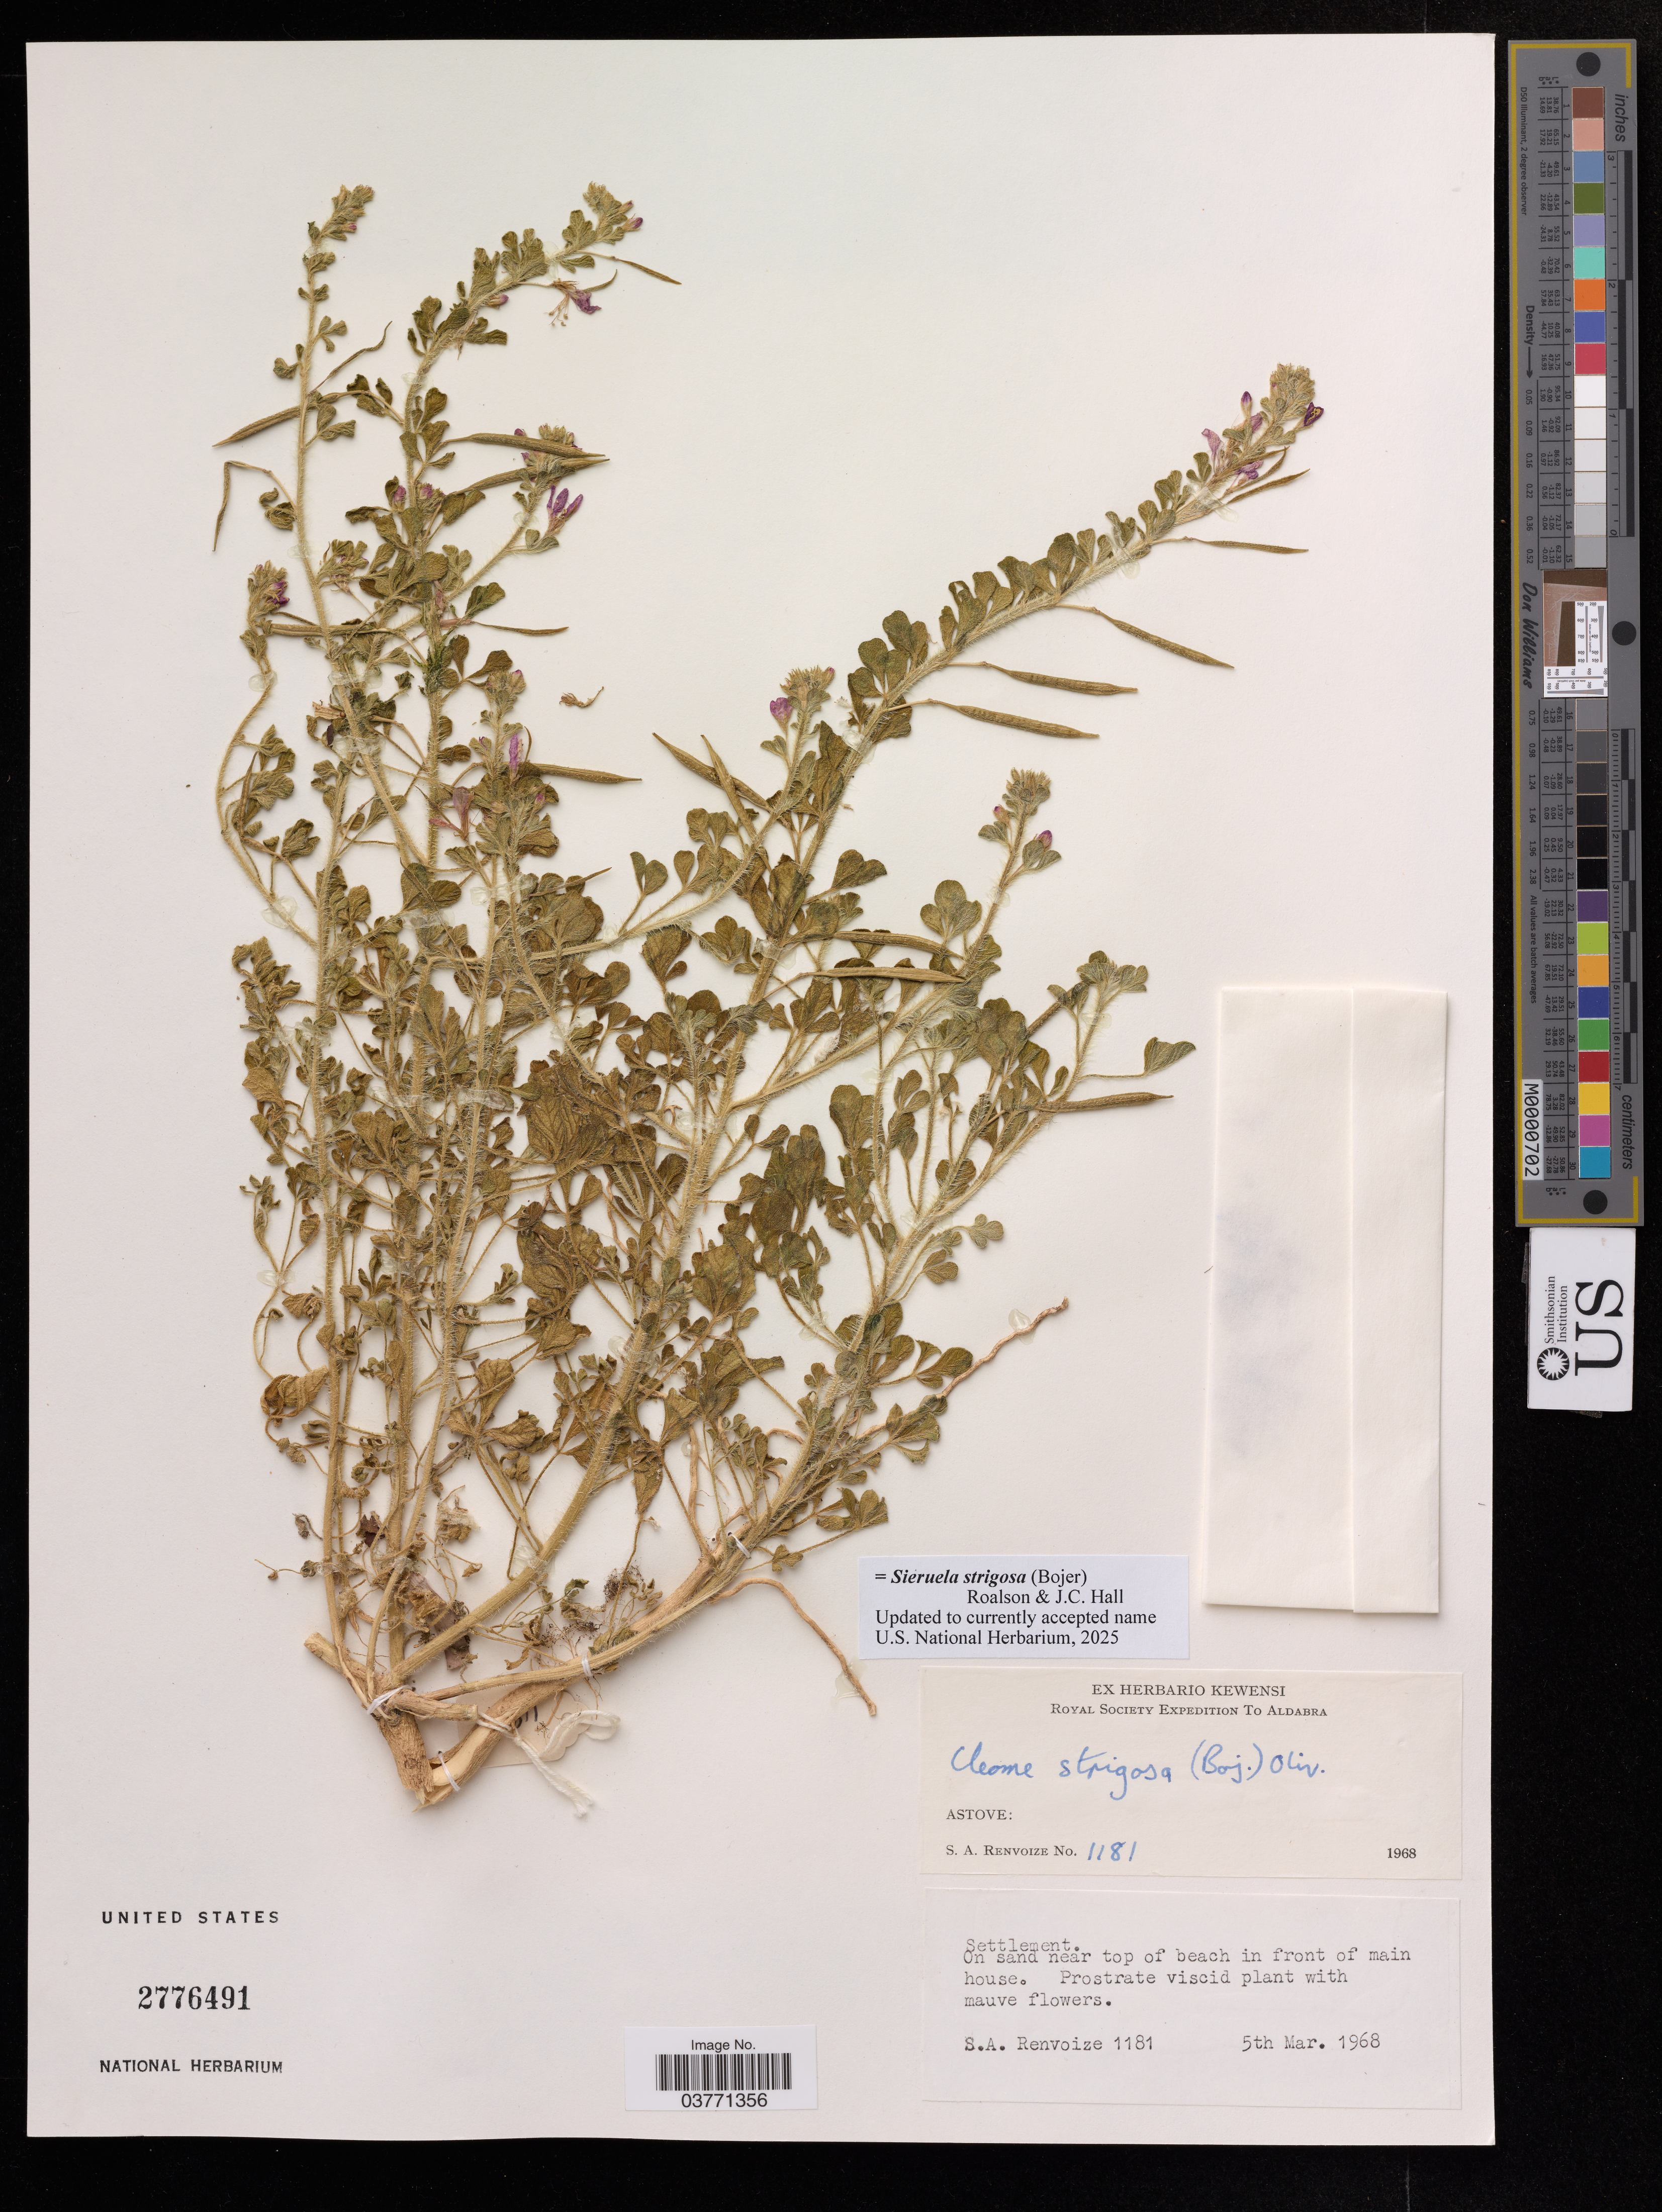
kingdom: Plantae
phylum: Tracheophyta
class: Magnoliopsida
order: Brassicales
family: Cleomaceae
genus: Sieruela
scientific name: Sieruela strigosa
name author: (Bojer) Roalson & J.C. Hall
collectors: S. Renvoize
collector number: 1181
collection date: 1968-03-05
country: Seychelles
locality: Astove: near top of beach in front of main house.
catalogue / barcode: US 2776491